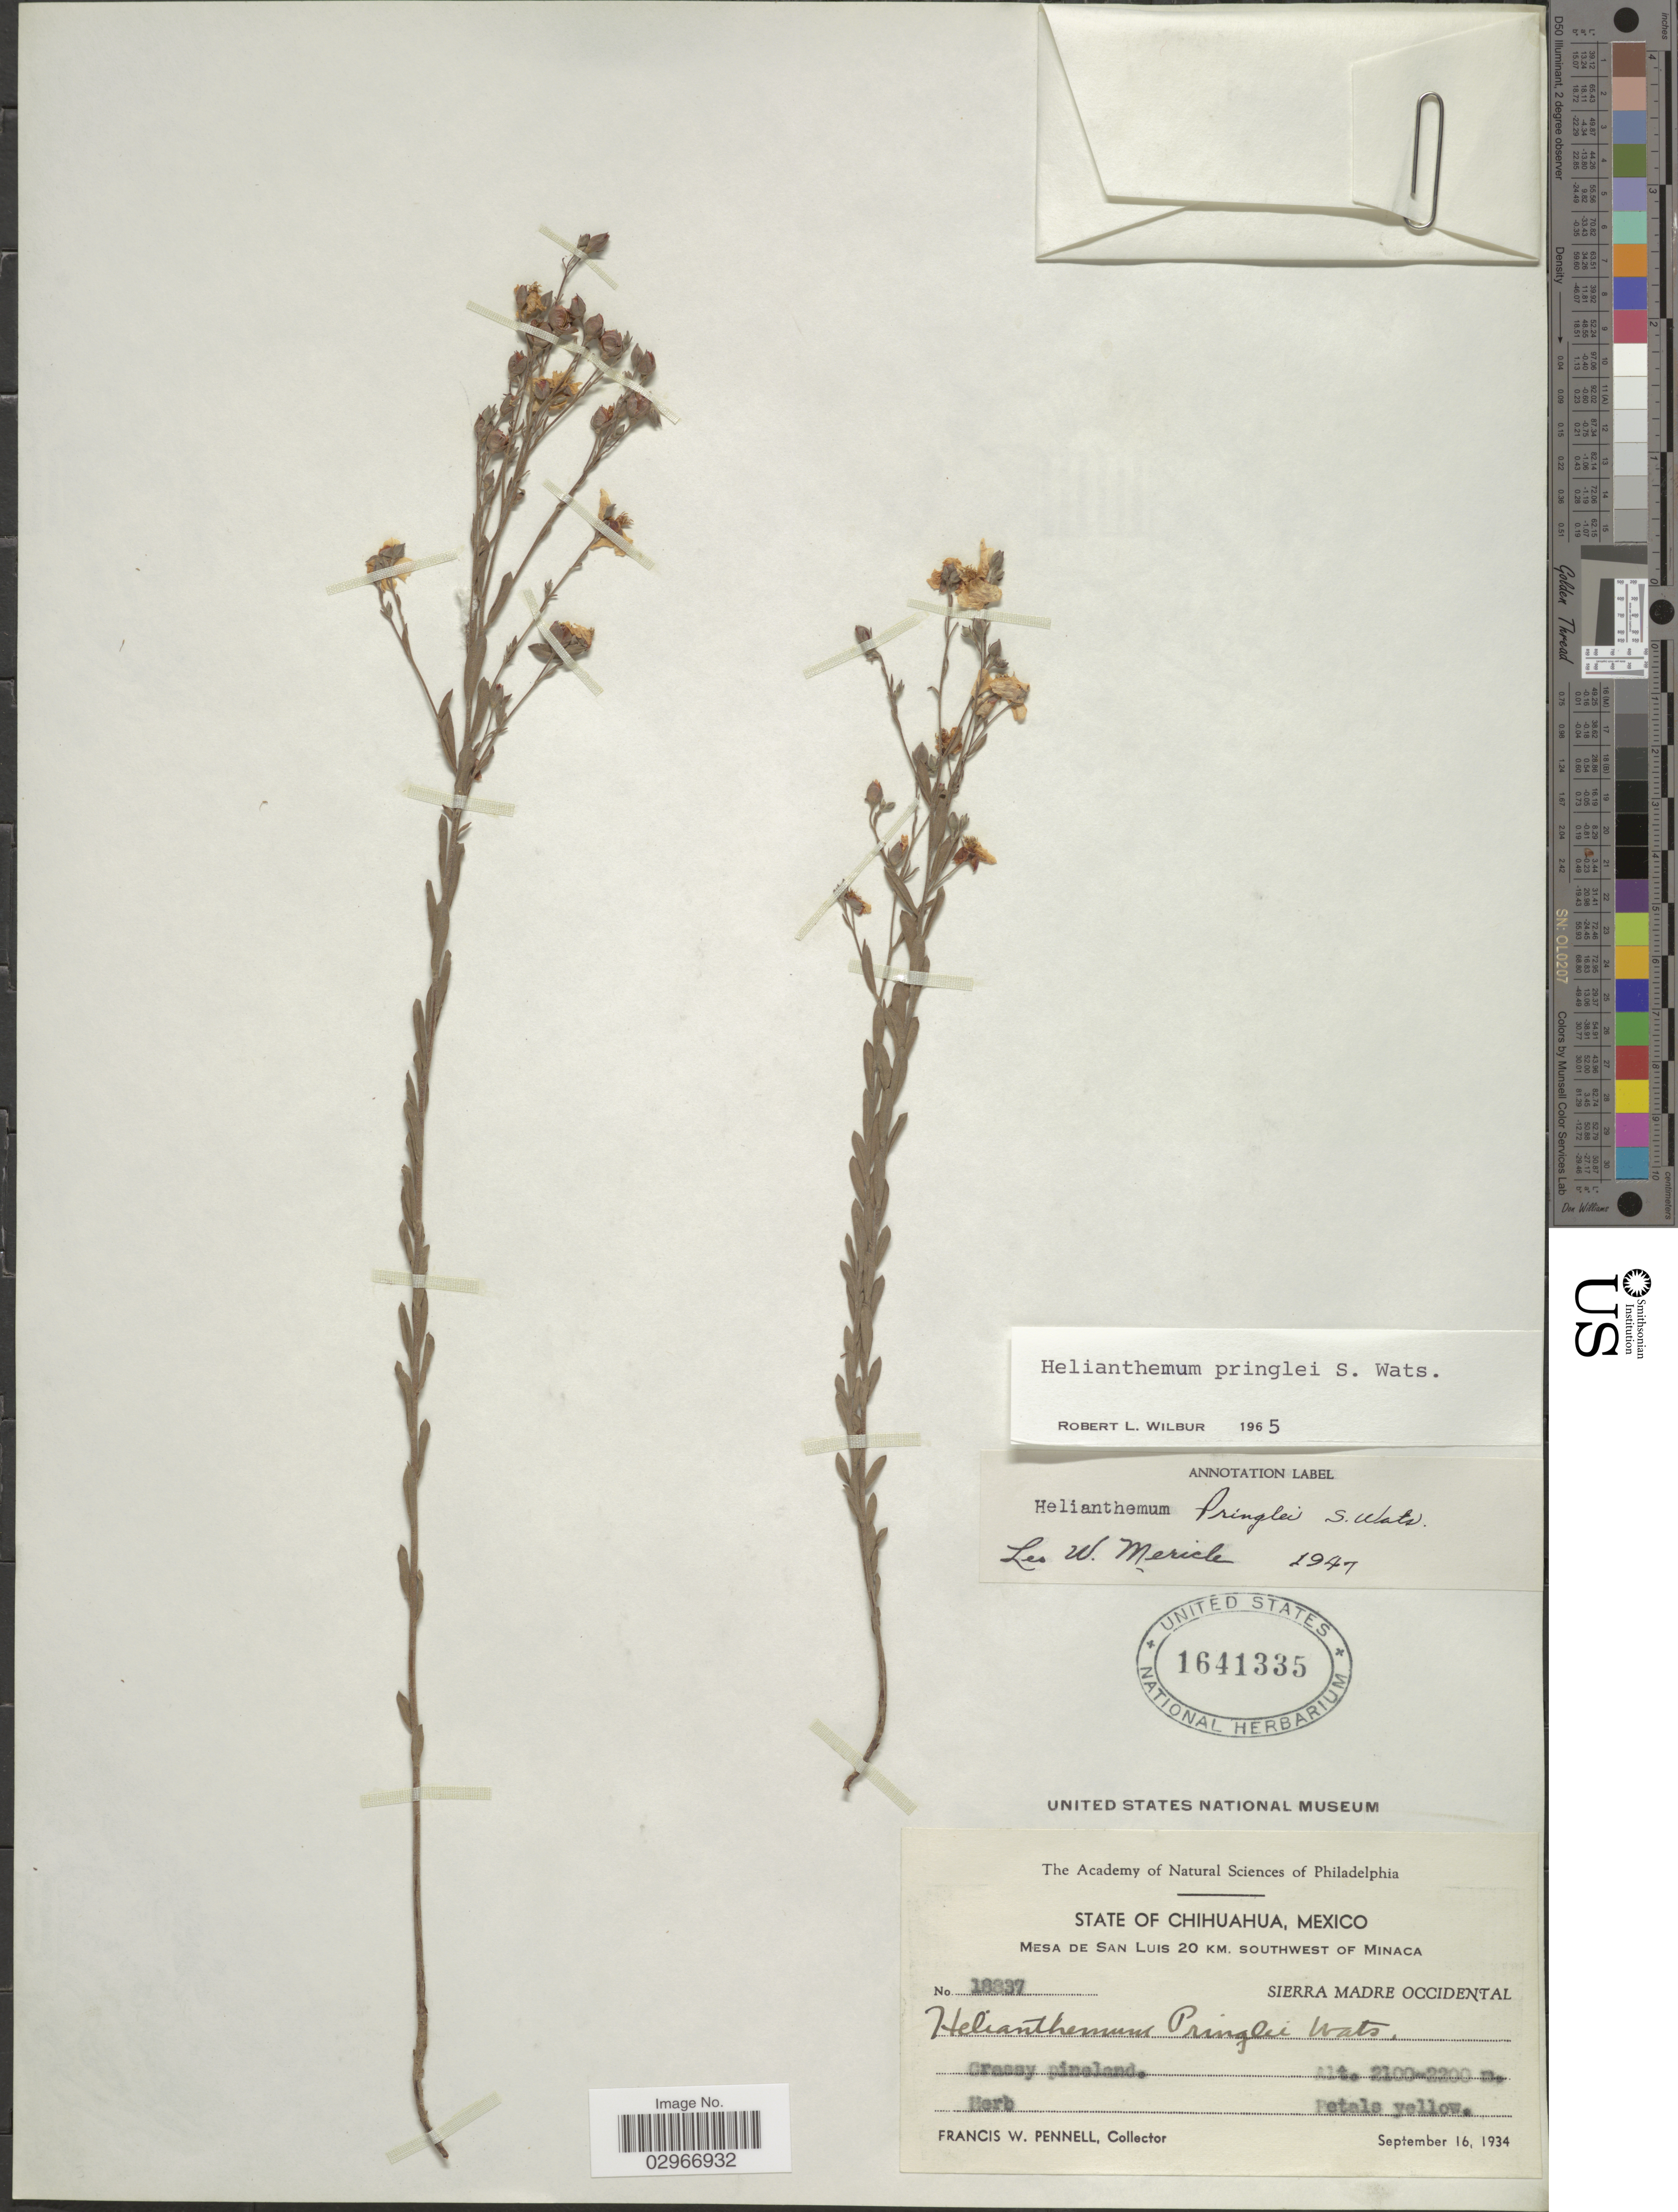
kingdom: Plantae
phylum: Tracheophyta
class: Magnoliopsida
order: Malvales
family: Cistaceae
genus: Helianthemum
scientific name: Helianthemum pringlei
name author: S. Watson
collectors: F. W. Pennell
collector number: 18837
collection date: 1934-09-16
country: Mexico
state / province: Chihuahua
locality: Mesa de San Luis 20 km. southwest of Minaca. Sierra Madre Occidental.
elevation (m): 2100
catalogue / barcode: US 1641335